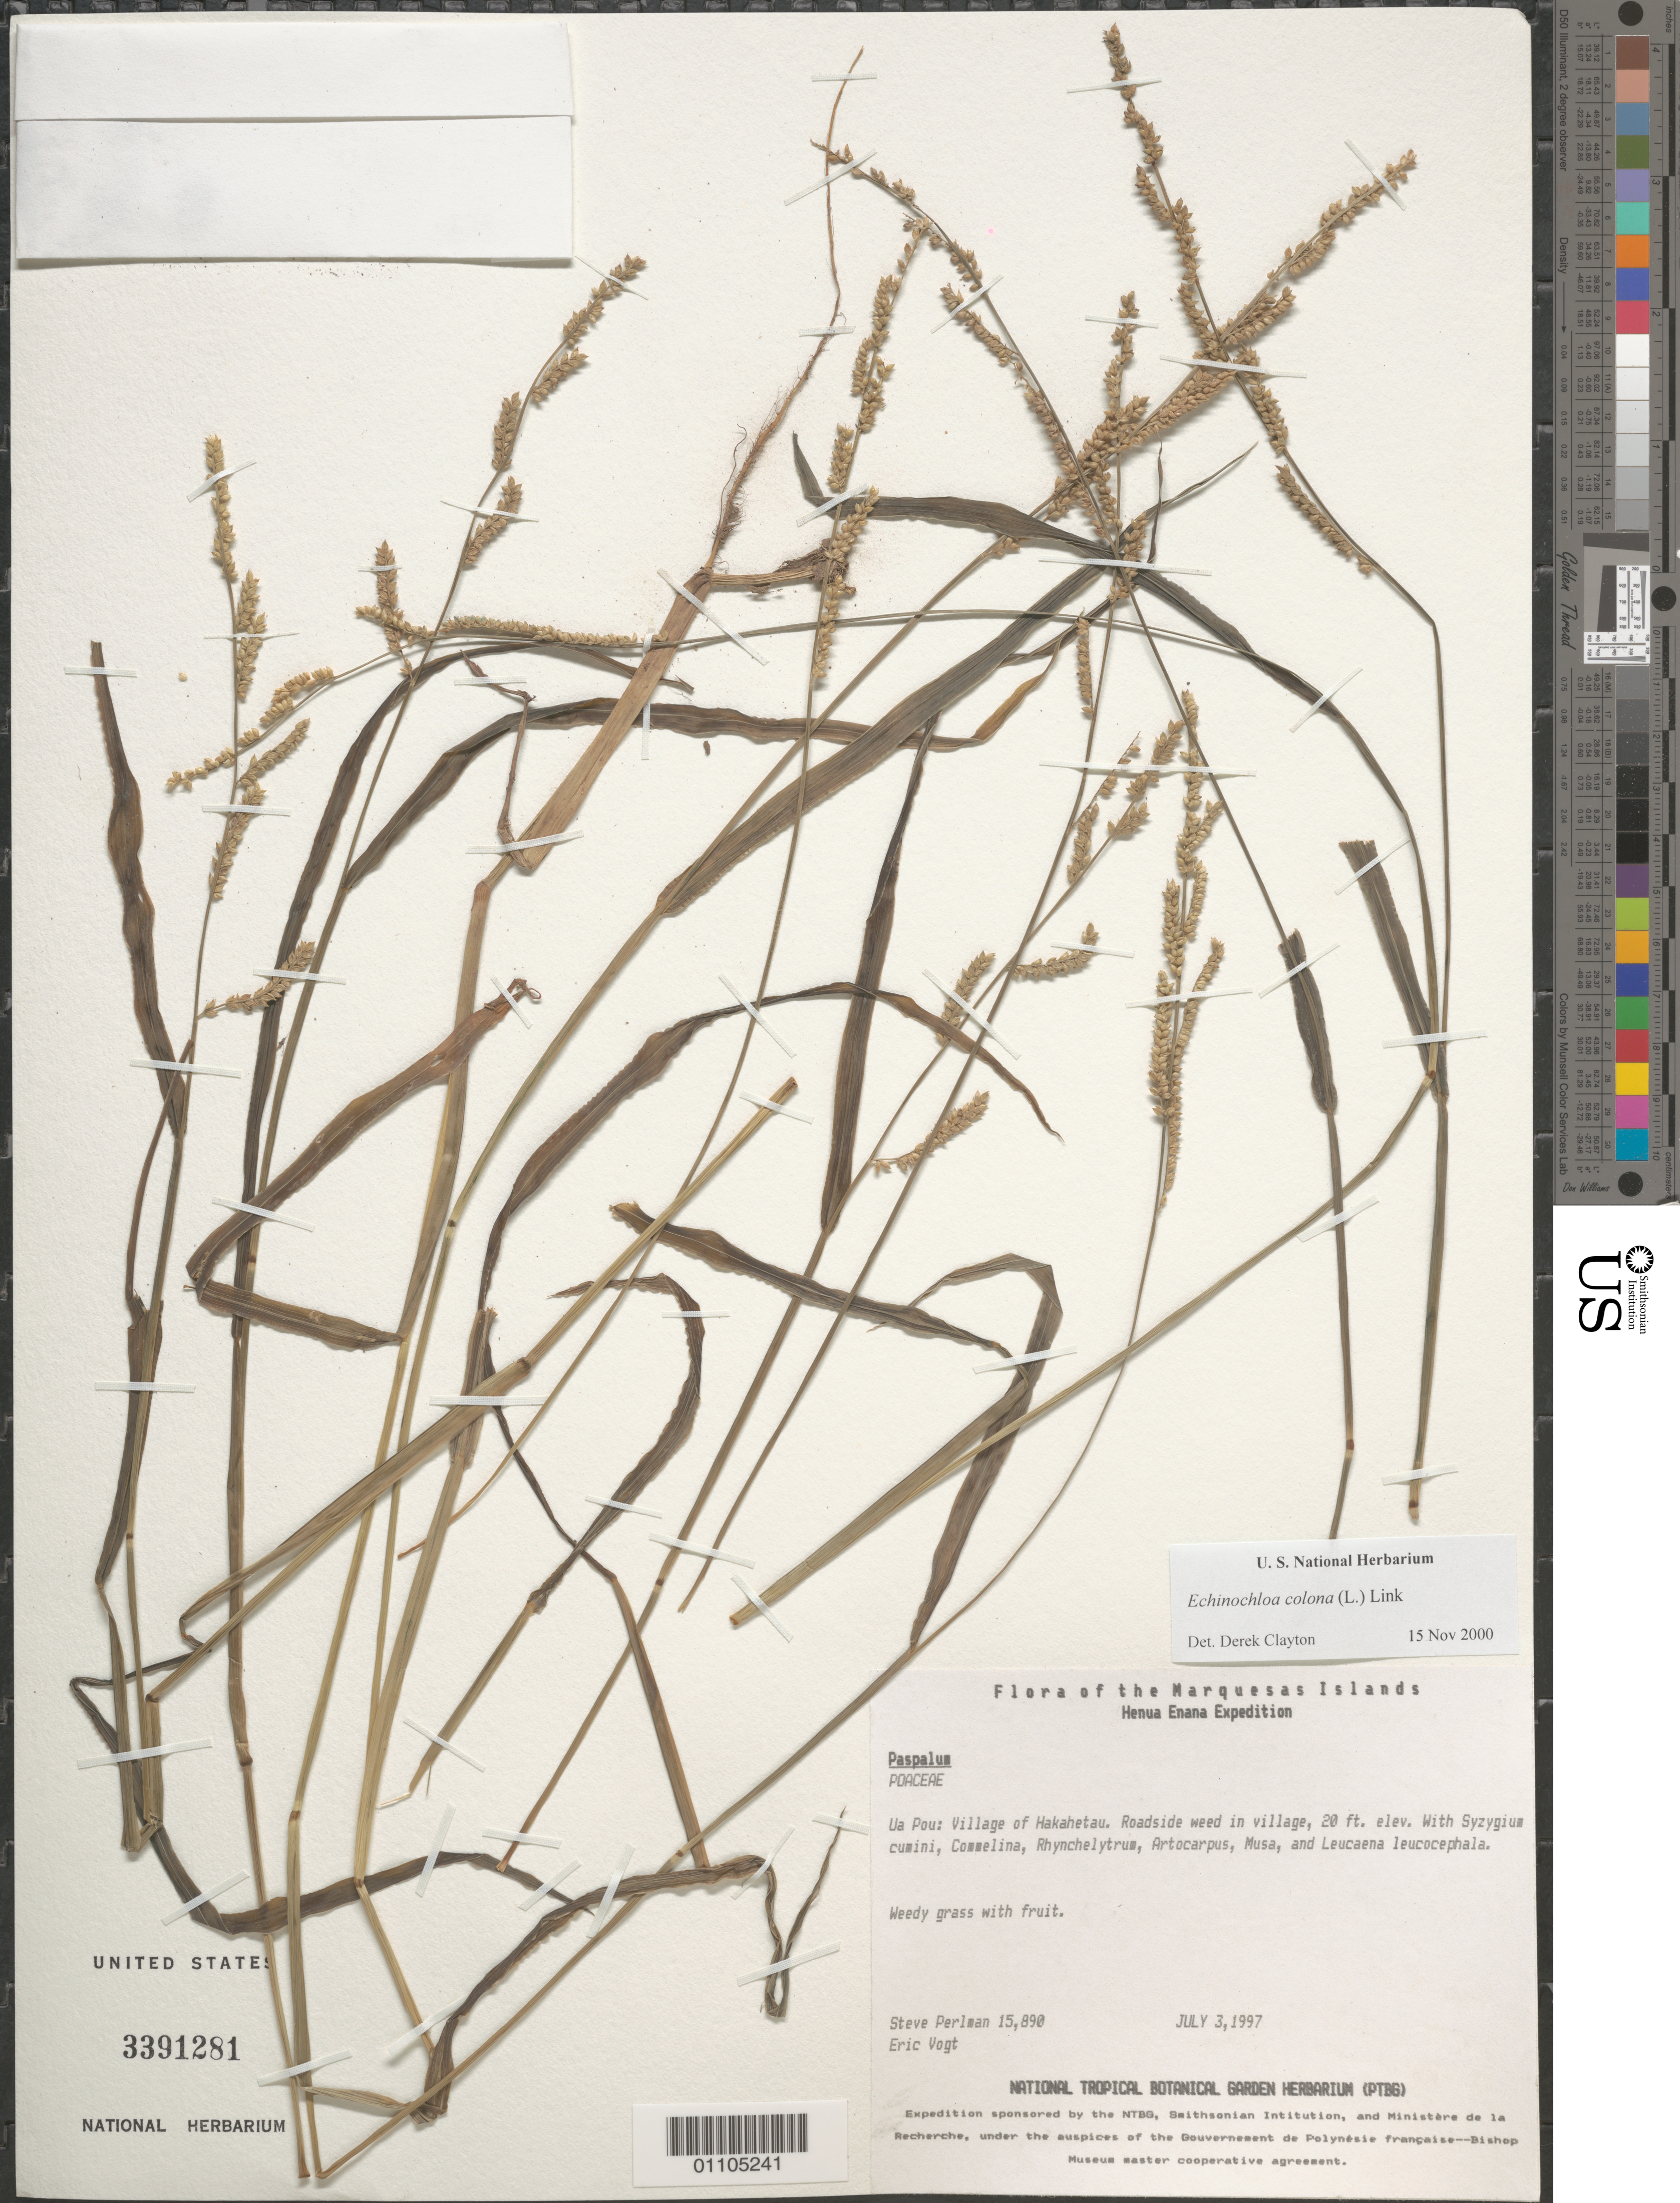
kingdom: Plantae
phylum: Tracheophyta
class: Polypodiopsida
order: Polypodiales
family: Pteridaceae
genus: Haplopteris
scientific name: Haplopteris zosterifolia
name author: (Willd.) E.H. Crane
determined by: Lorence, David H., (PTBG), National Tropical Botanical Garden (UNITED STATES)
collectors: F. Brown & E. Brown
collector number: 1041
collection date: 1922-02-25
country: French Polynesia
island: Ua Pou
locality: Hakahitau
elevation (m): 800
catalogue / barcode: US 3391281